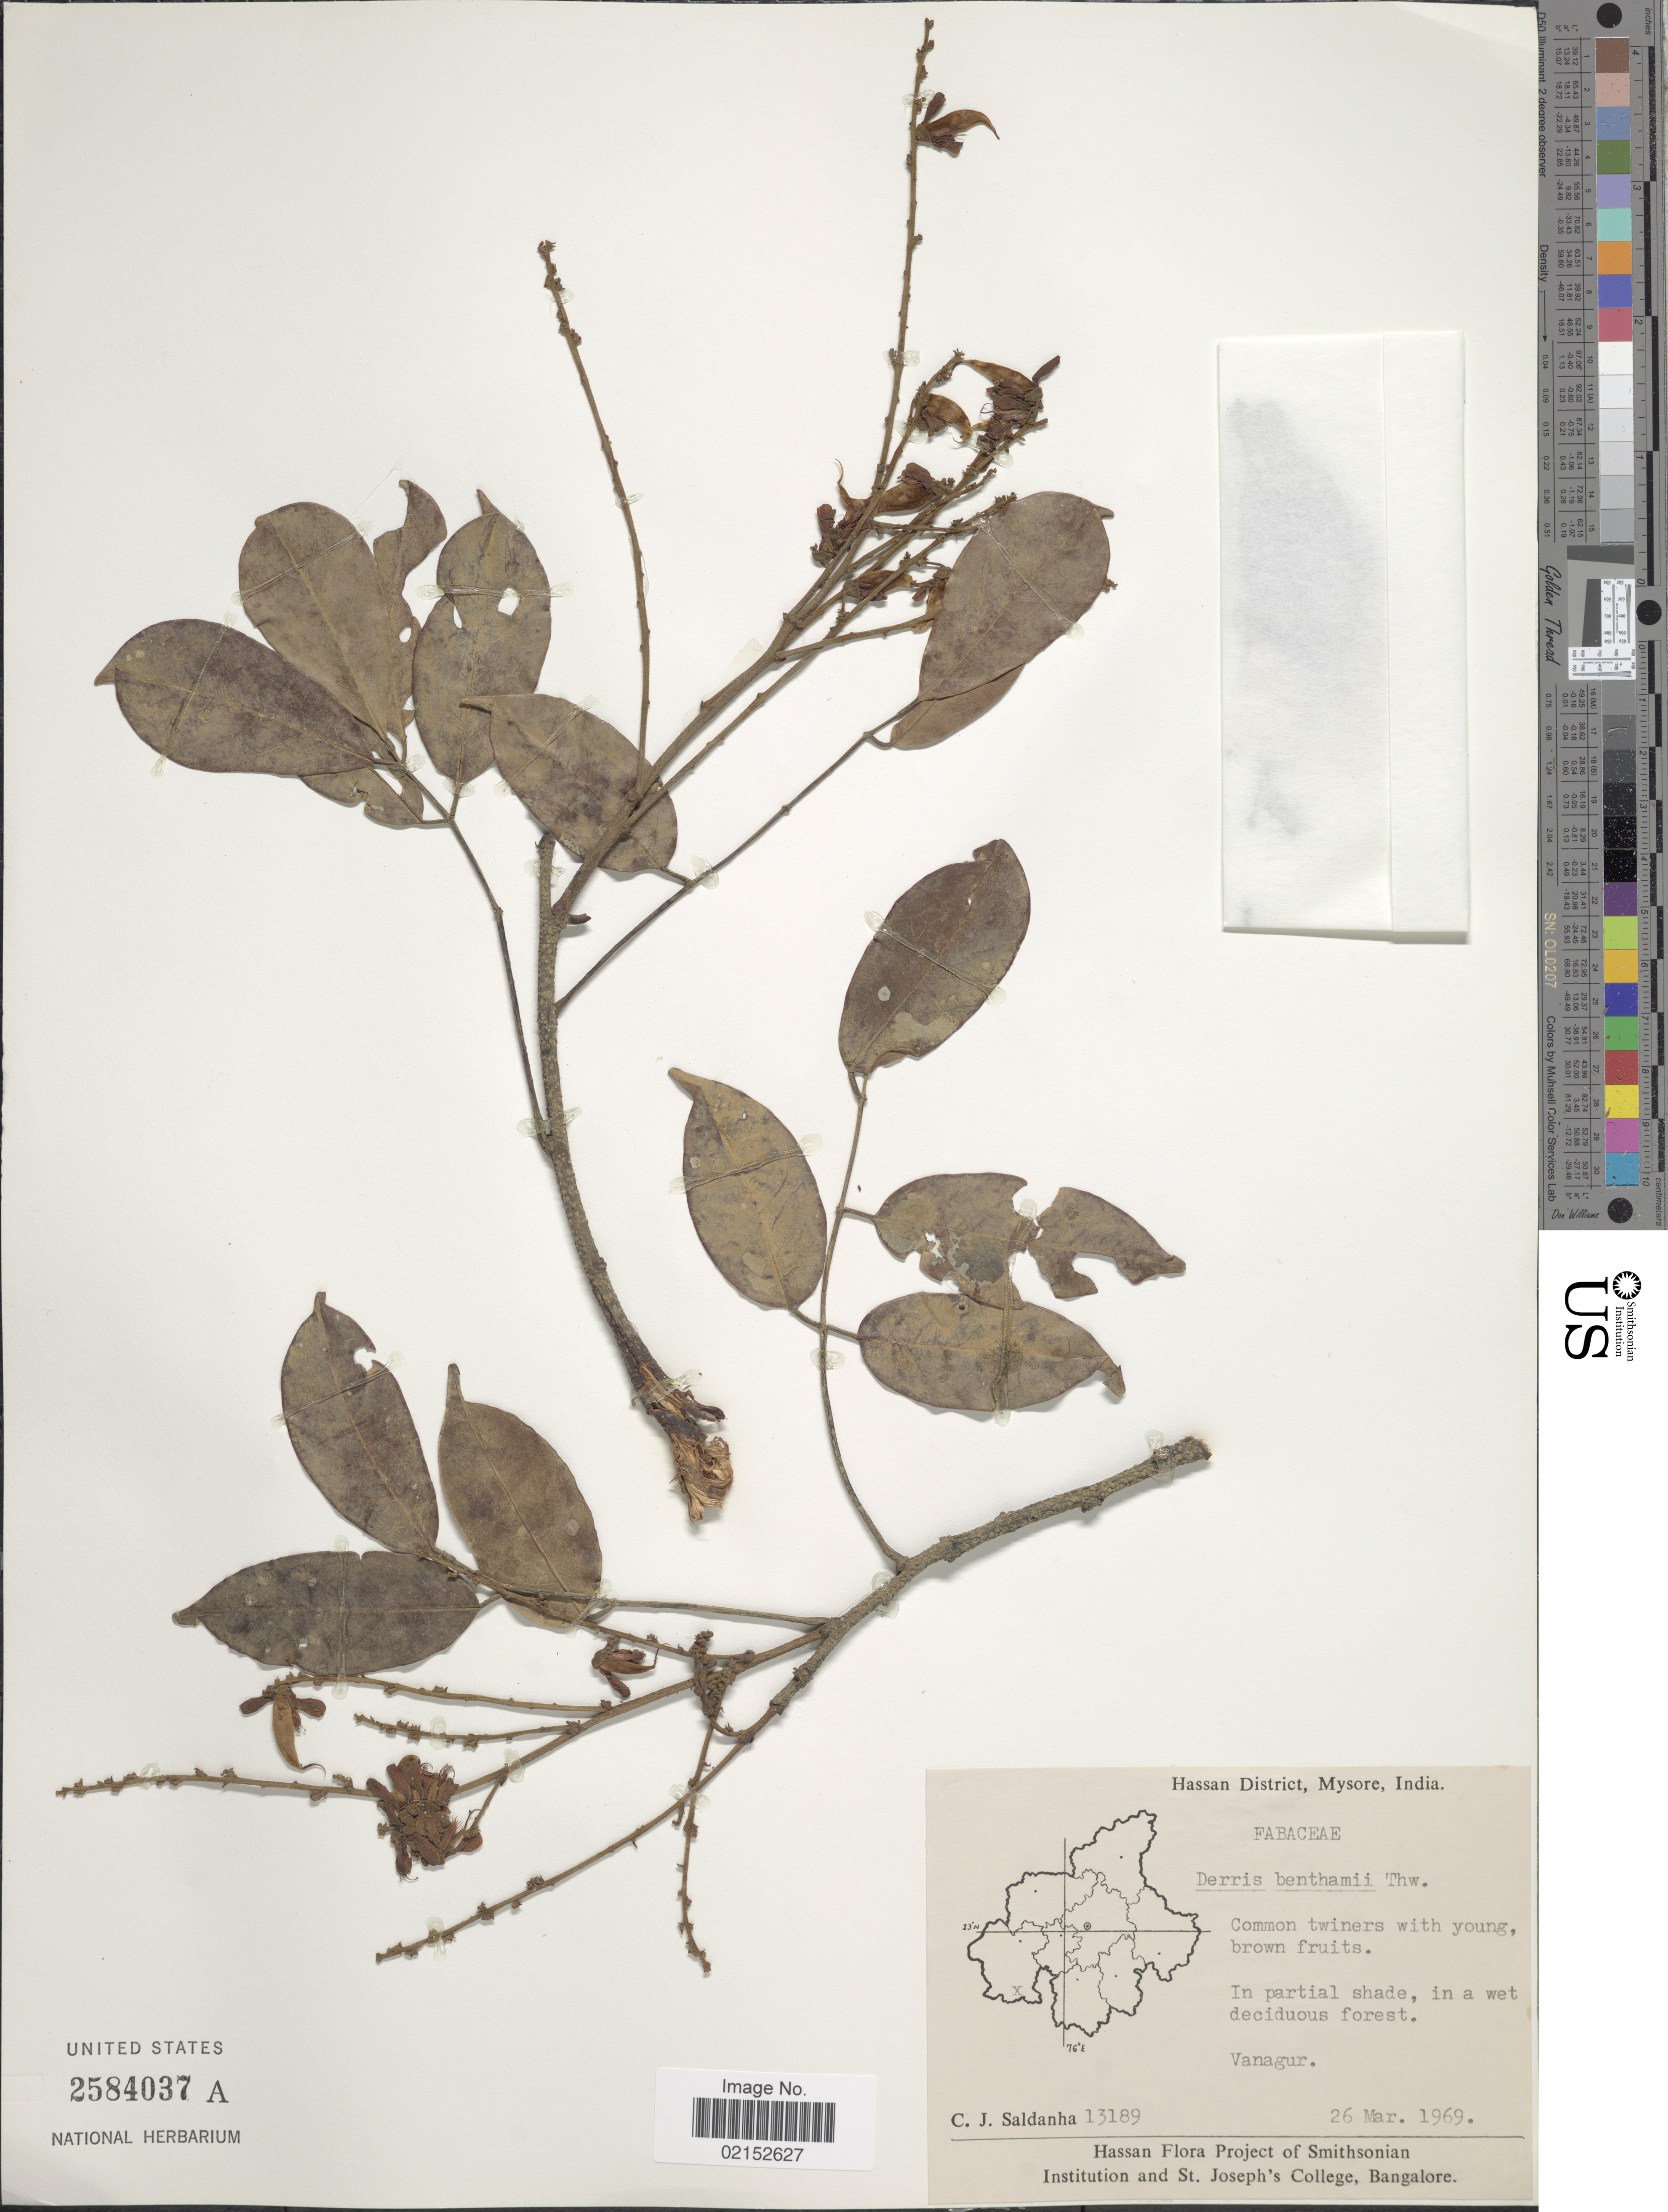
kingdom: Plantae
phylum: Tracheophyta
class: Magnoliopsida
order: Fabales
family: Fabaceae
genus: Derris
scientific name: Derris benthamii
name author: (Thwaites) Thwaites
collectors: C. J. Saldanha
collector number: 13189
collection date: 1969-03-26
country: India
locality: Hassan District, Mysore. Vanagur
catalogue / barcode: US 2584037A